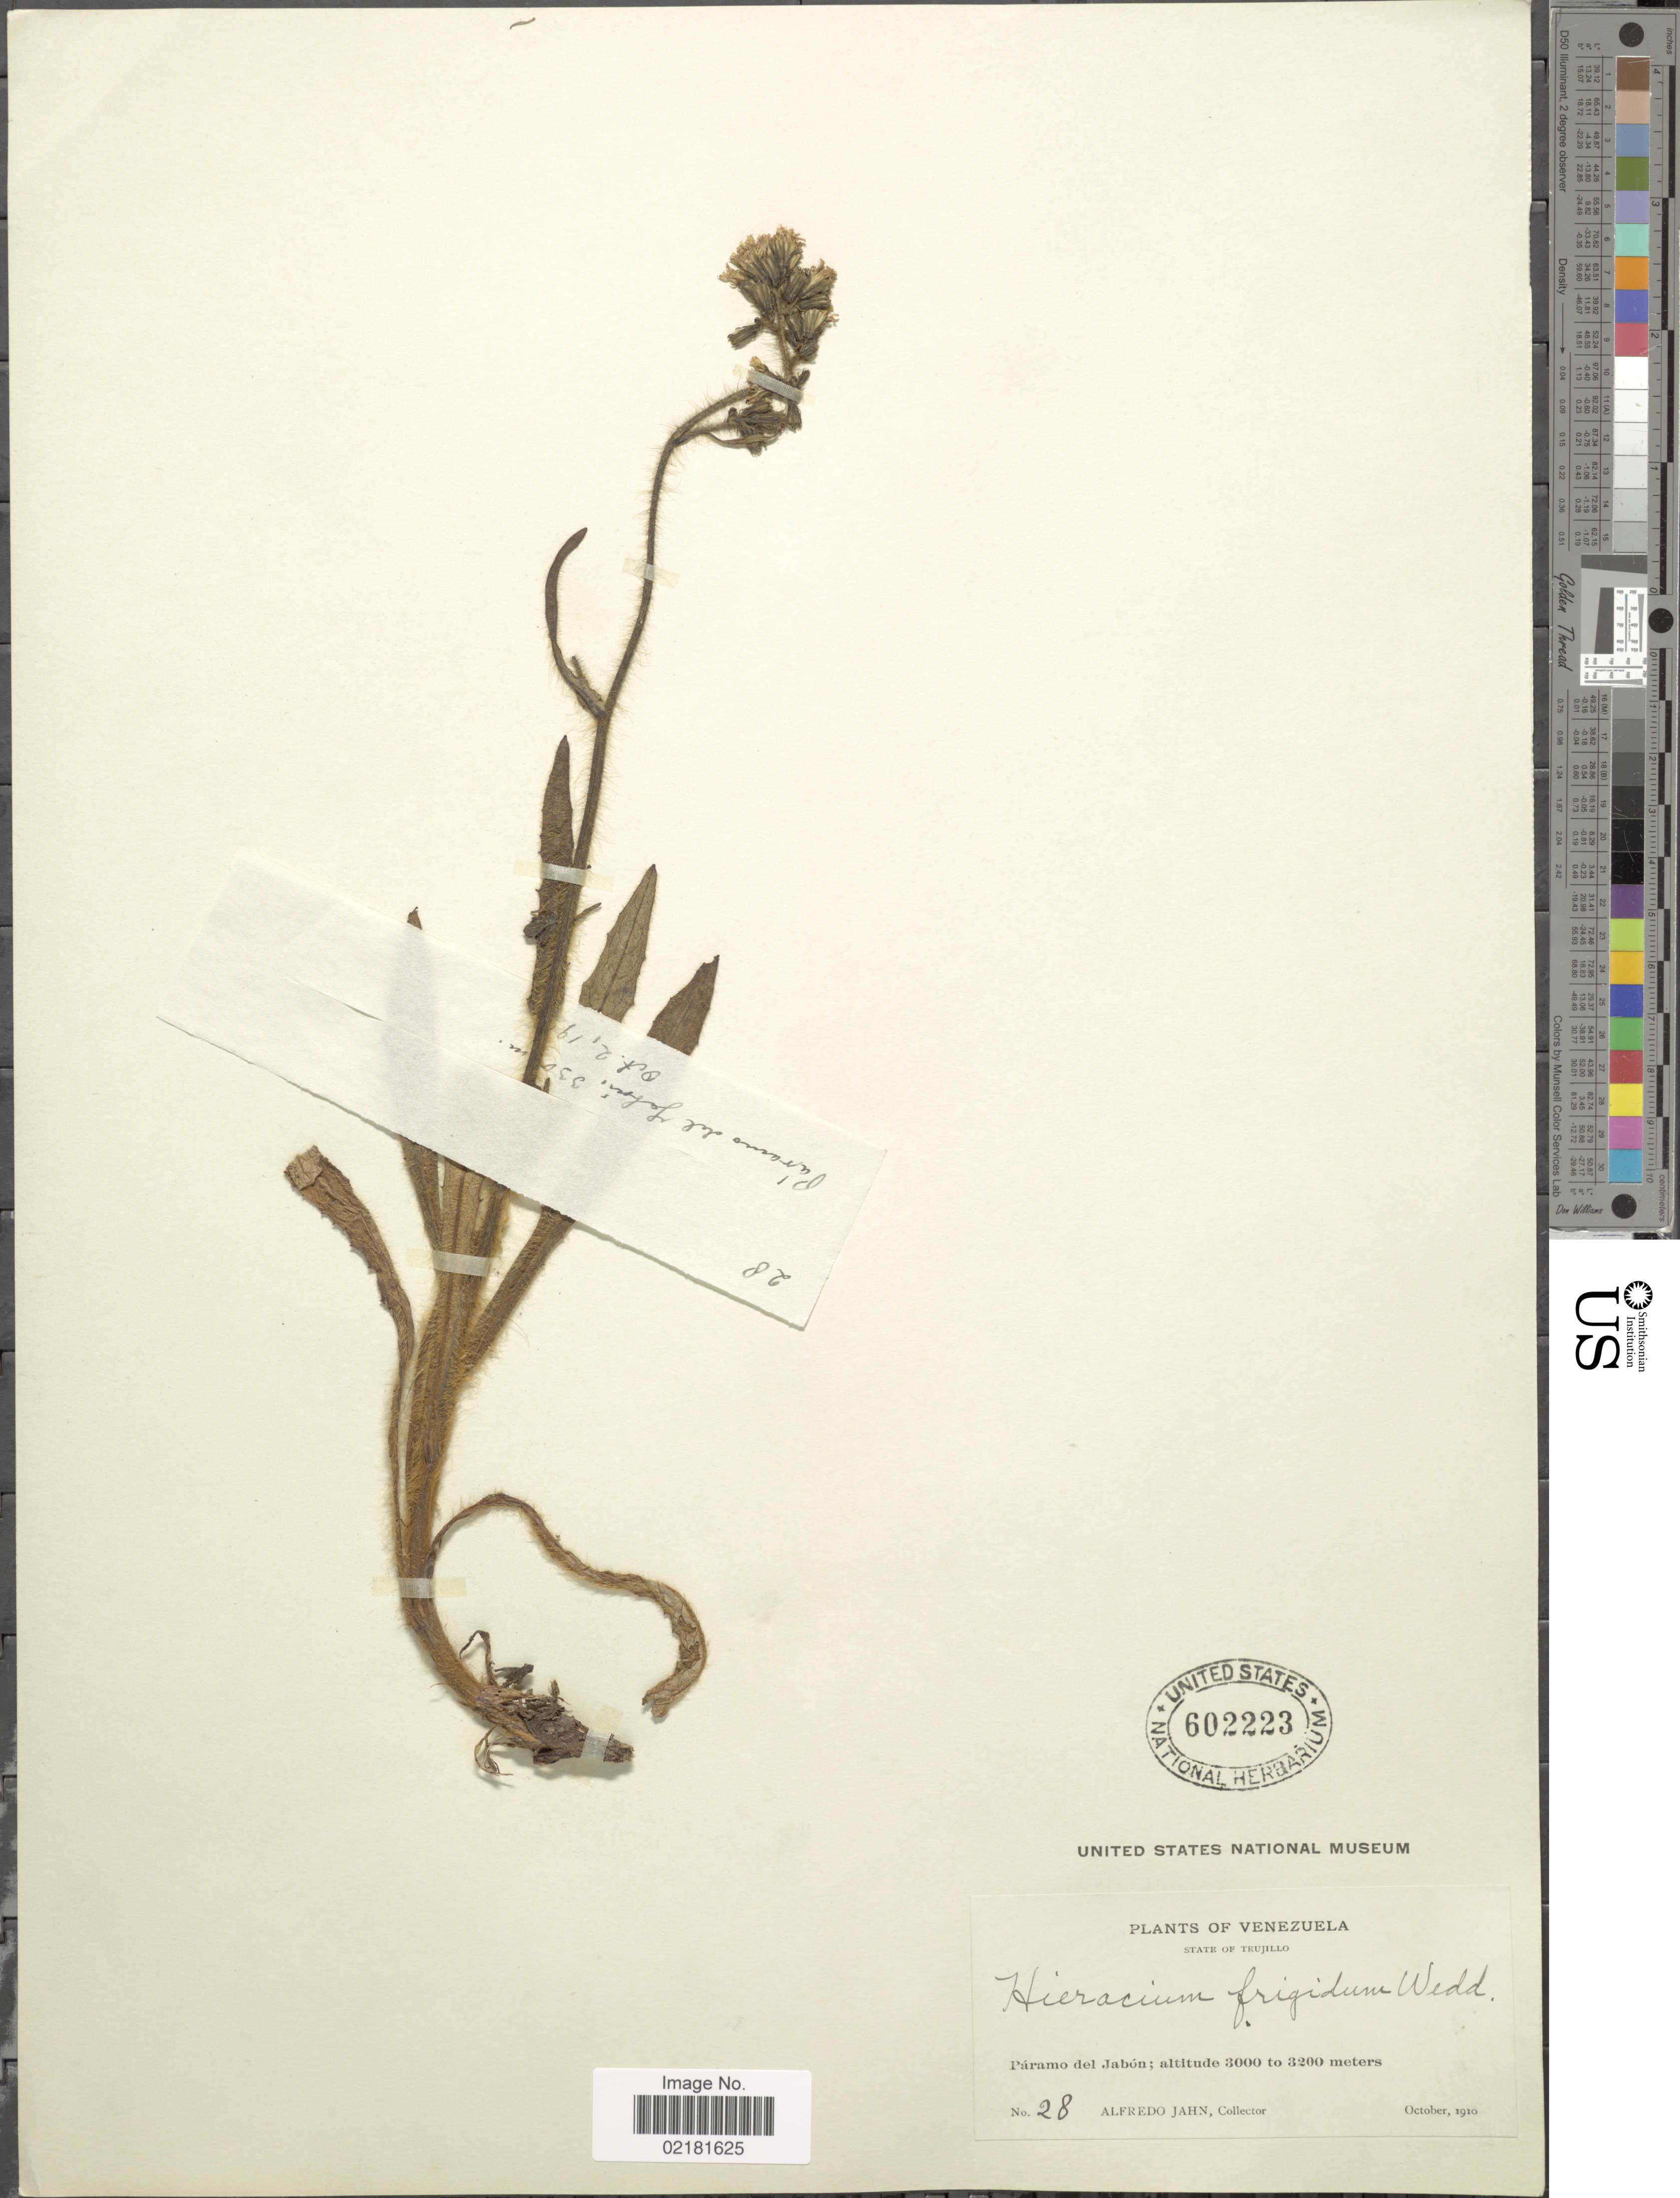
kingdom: Plantae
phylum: Tracheophyta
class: Magnoliopsida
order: Asterales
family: Asteraceae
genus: Hieracium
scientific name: Hieracium jubatum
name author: Fr.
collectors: A. Jahn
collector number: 28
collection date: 1910-10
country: Venezuela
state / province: Trujillo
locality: Paramo del Jabon.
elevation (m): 3000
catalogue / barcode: US 602223